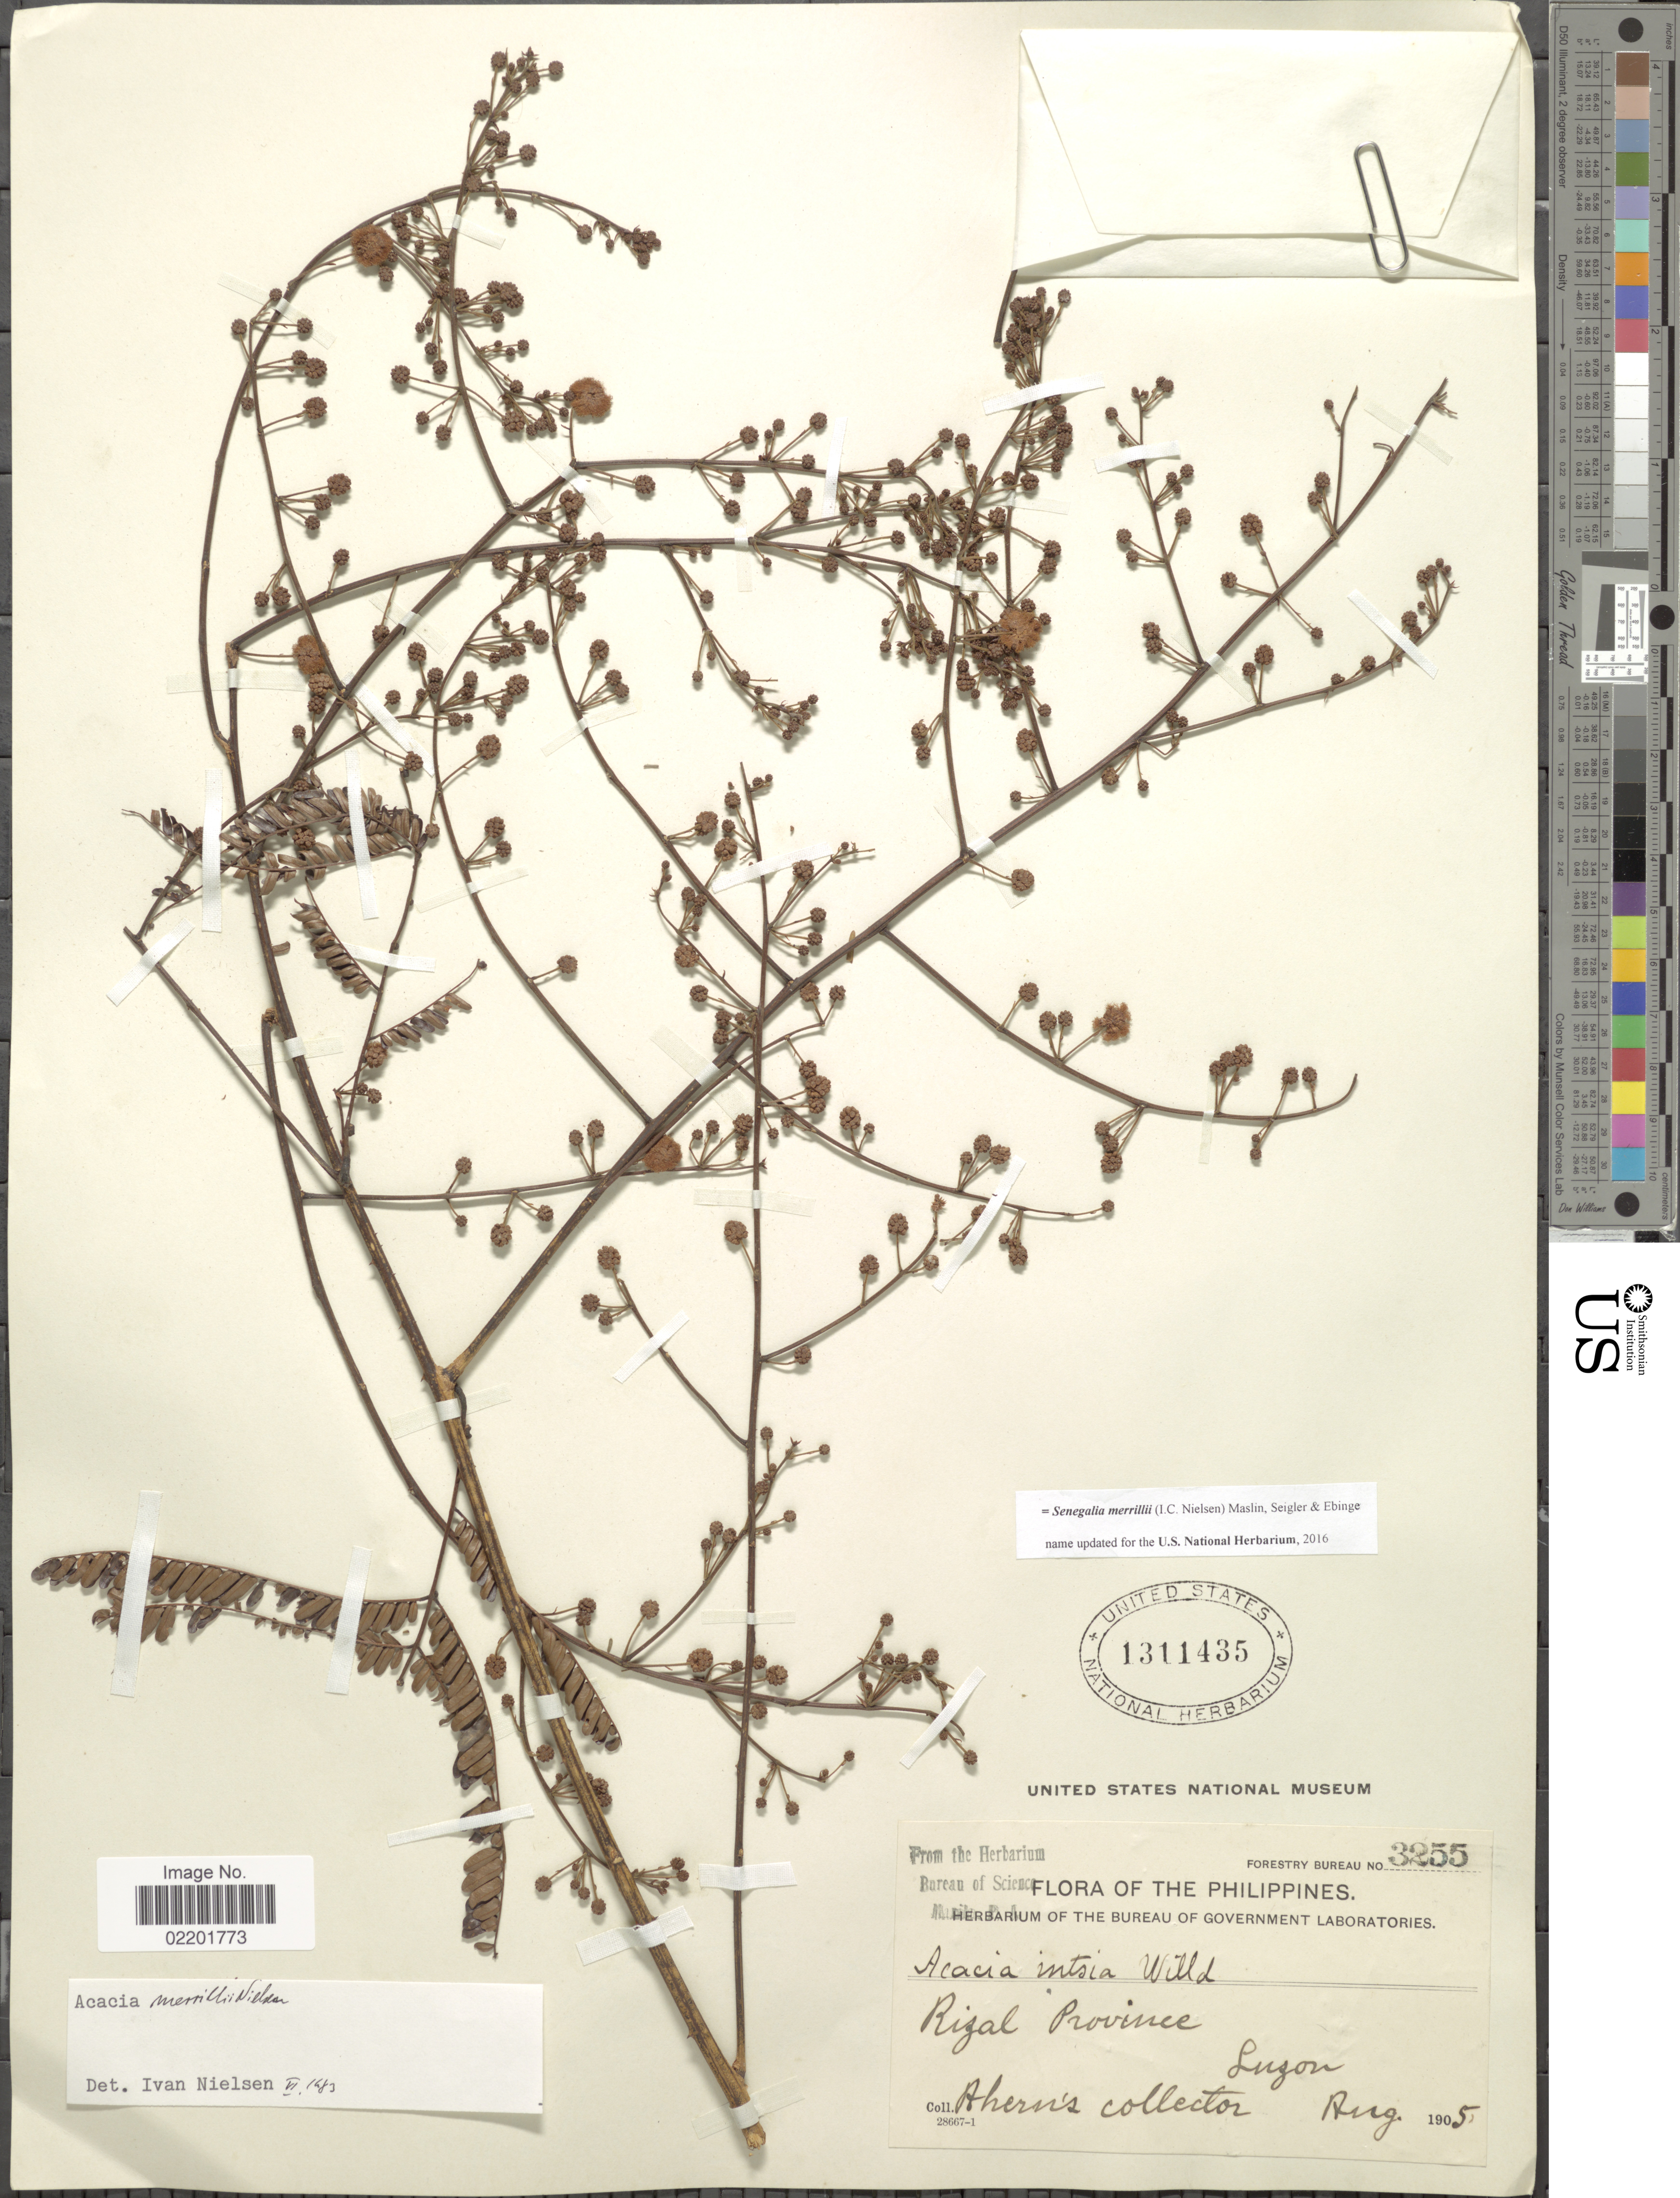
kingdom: Plantae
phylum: Tracheophyta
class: Magnoliopsida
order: Fabales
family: Fabaceae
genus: Senegalia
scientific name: Senegalia merrillii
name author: (I.C. Nielsen) Maslin et al.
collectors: Ahern's collector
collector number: Forestry Bureau 3255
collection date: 1905-08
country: Philippines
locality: Rizal Province, Luzon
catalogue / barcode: US 1311435